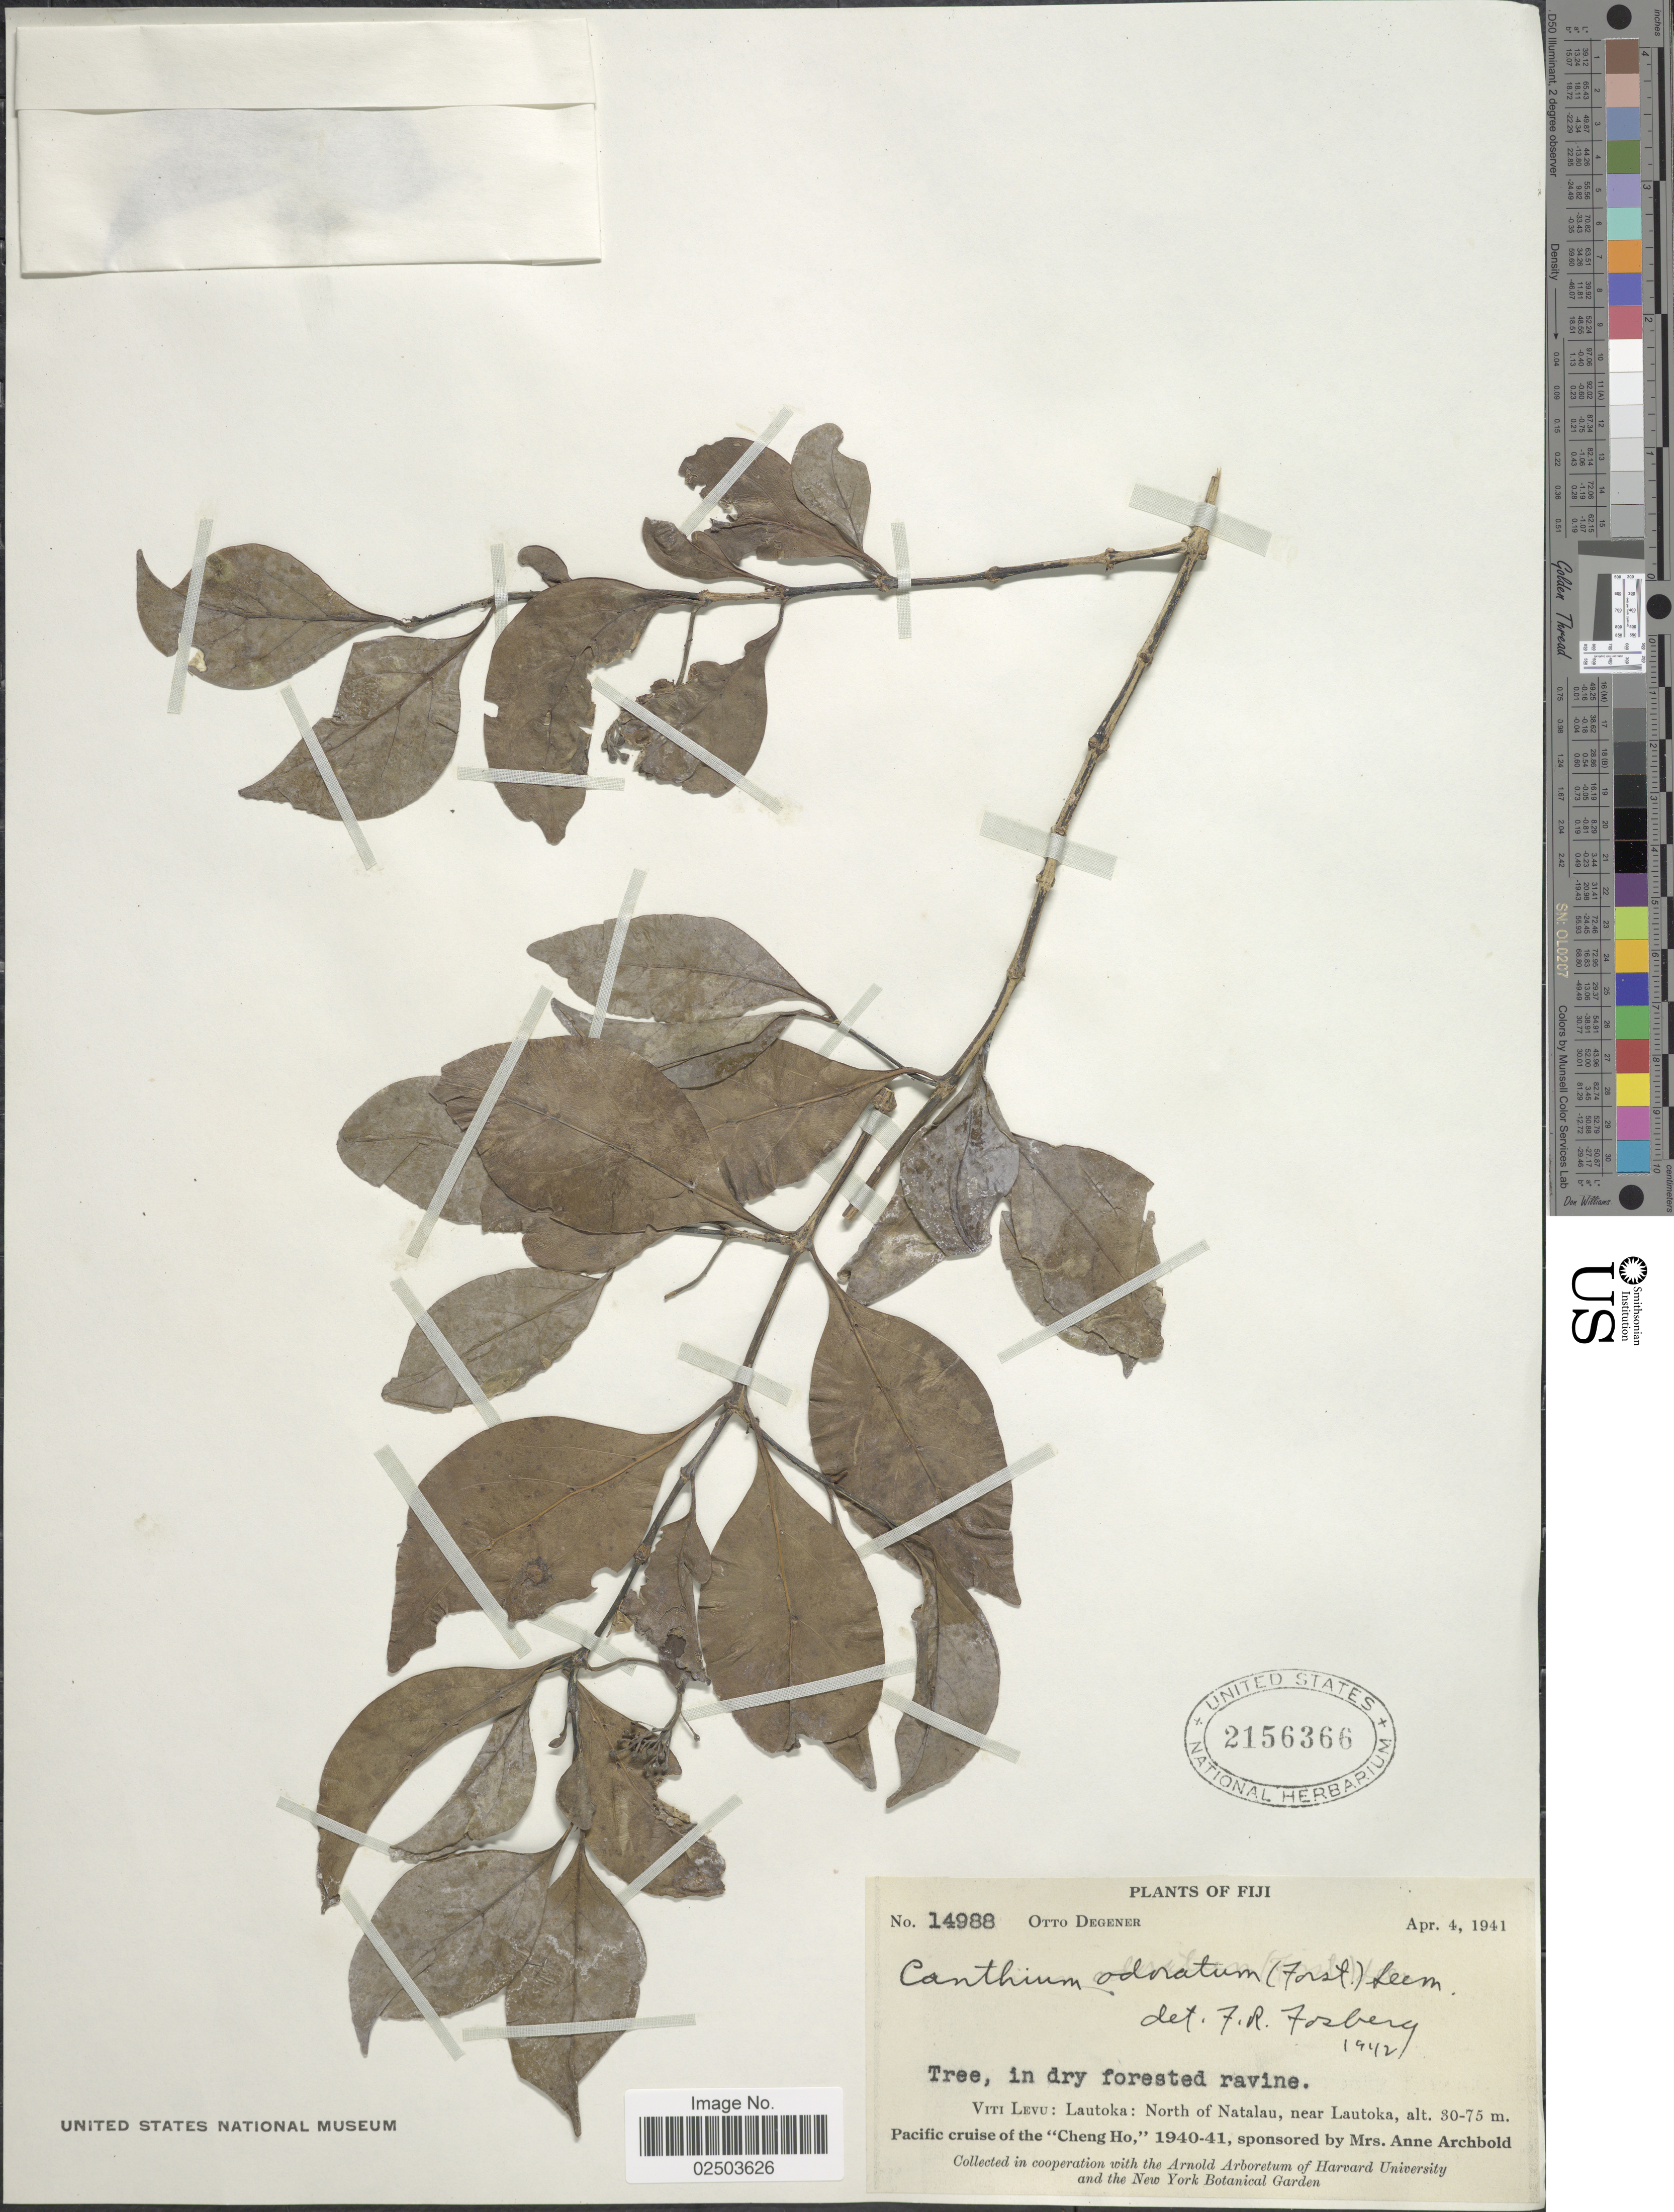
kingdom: Plantae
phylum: Tracheophyta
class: Magnoliopsida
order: Gentianales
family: Rubiaceae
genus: Psydrax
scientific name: Psydrax odorata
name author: (G. Forst.) A.C. Sm. & S.P. Darwin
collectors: O. Degener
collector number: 14988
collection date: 1941-04-04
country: Fiji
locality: Viti Levu: Lautoka: North of Natalau, near Lautoka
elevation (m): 30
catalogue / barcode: US 2156366